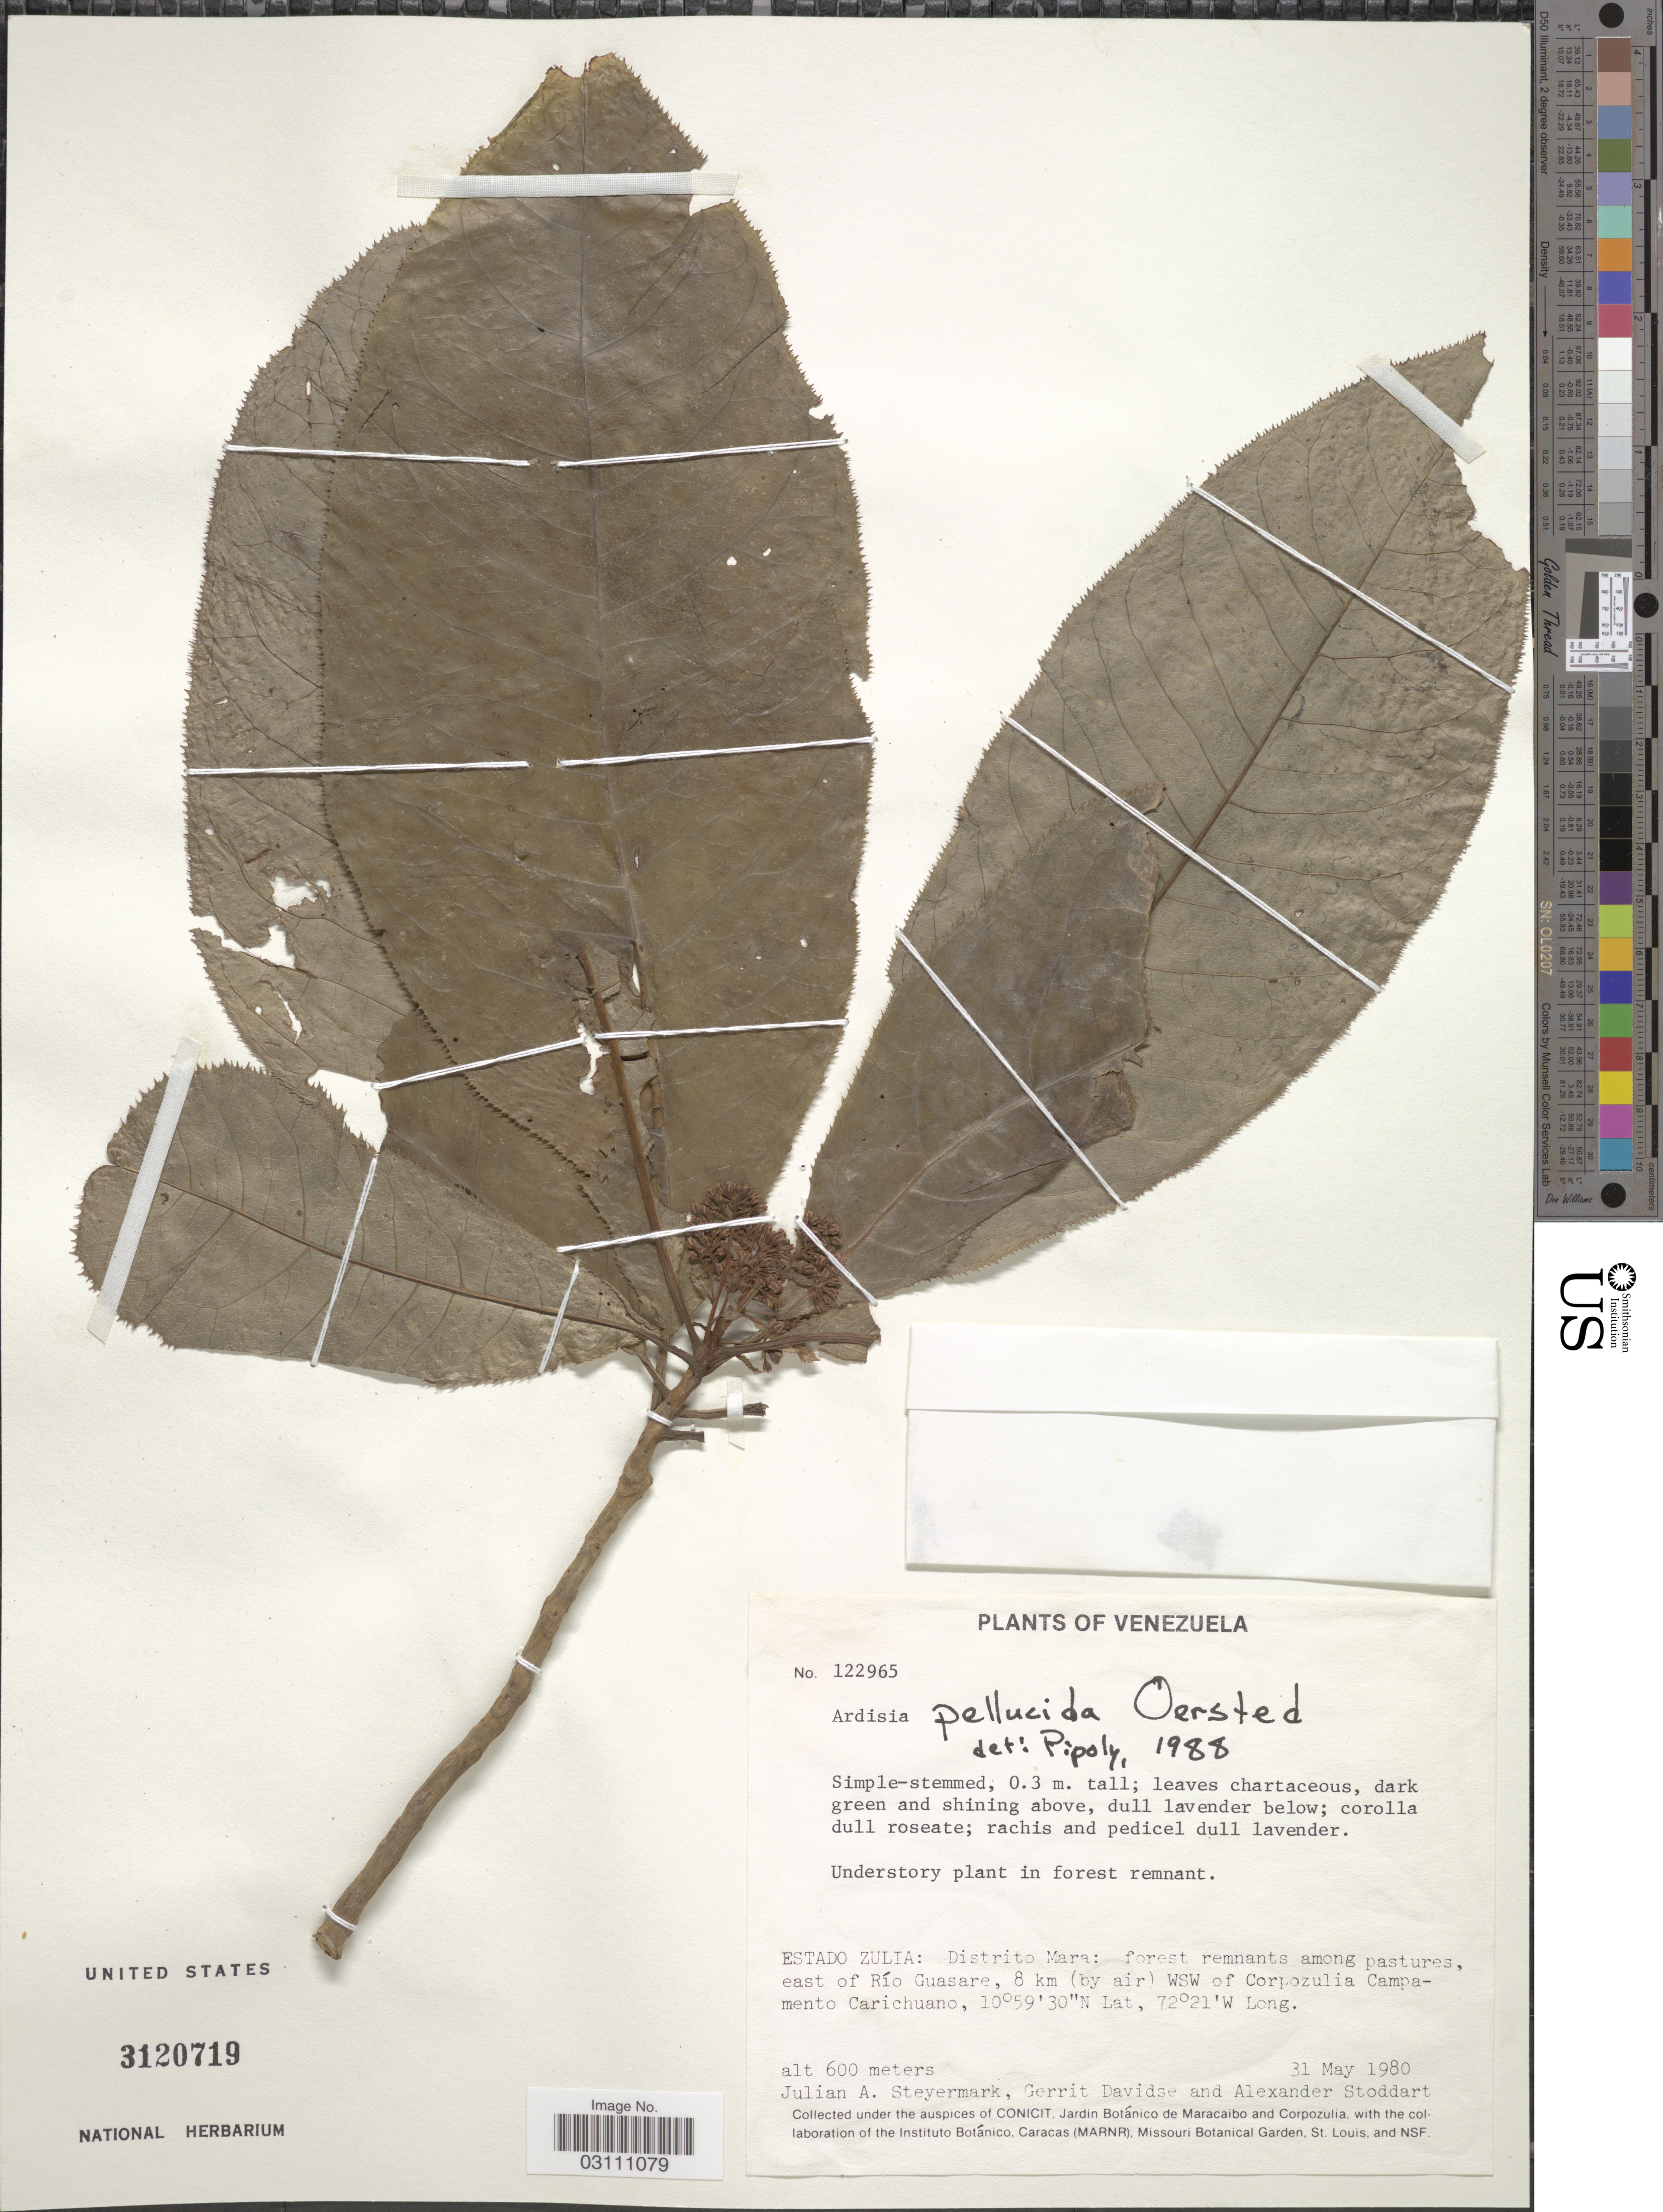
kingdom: Plantae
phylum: Tracheophyta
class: Magnoliopsida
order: Ericales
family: Primulaceae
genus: Ardisia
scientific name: Ardisia pellucida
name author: Oerst.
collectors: J. Steyermark, G. Davidse & A. Stoddart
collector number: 122965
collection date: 1980-05-31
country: Venezuela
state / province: Zulia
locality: Distrito Mara: east of Río Guasare, 8 km (by air) WSW of Corpozulia Campamento Carichuano.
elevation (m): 600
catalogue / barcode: US 3120719